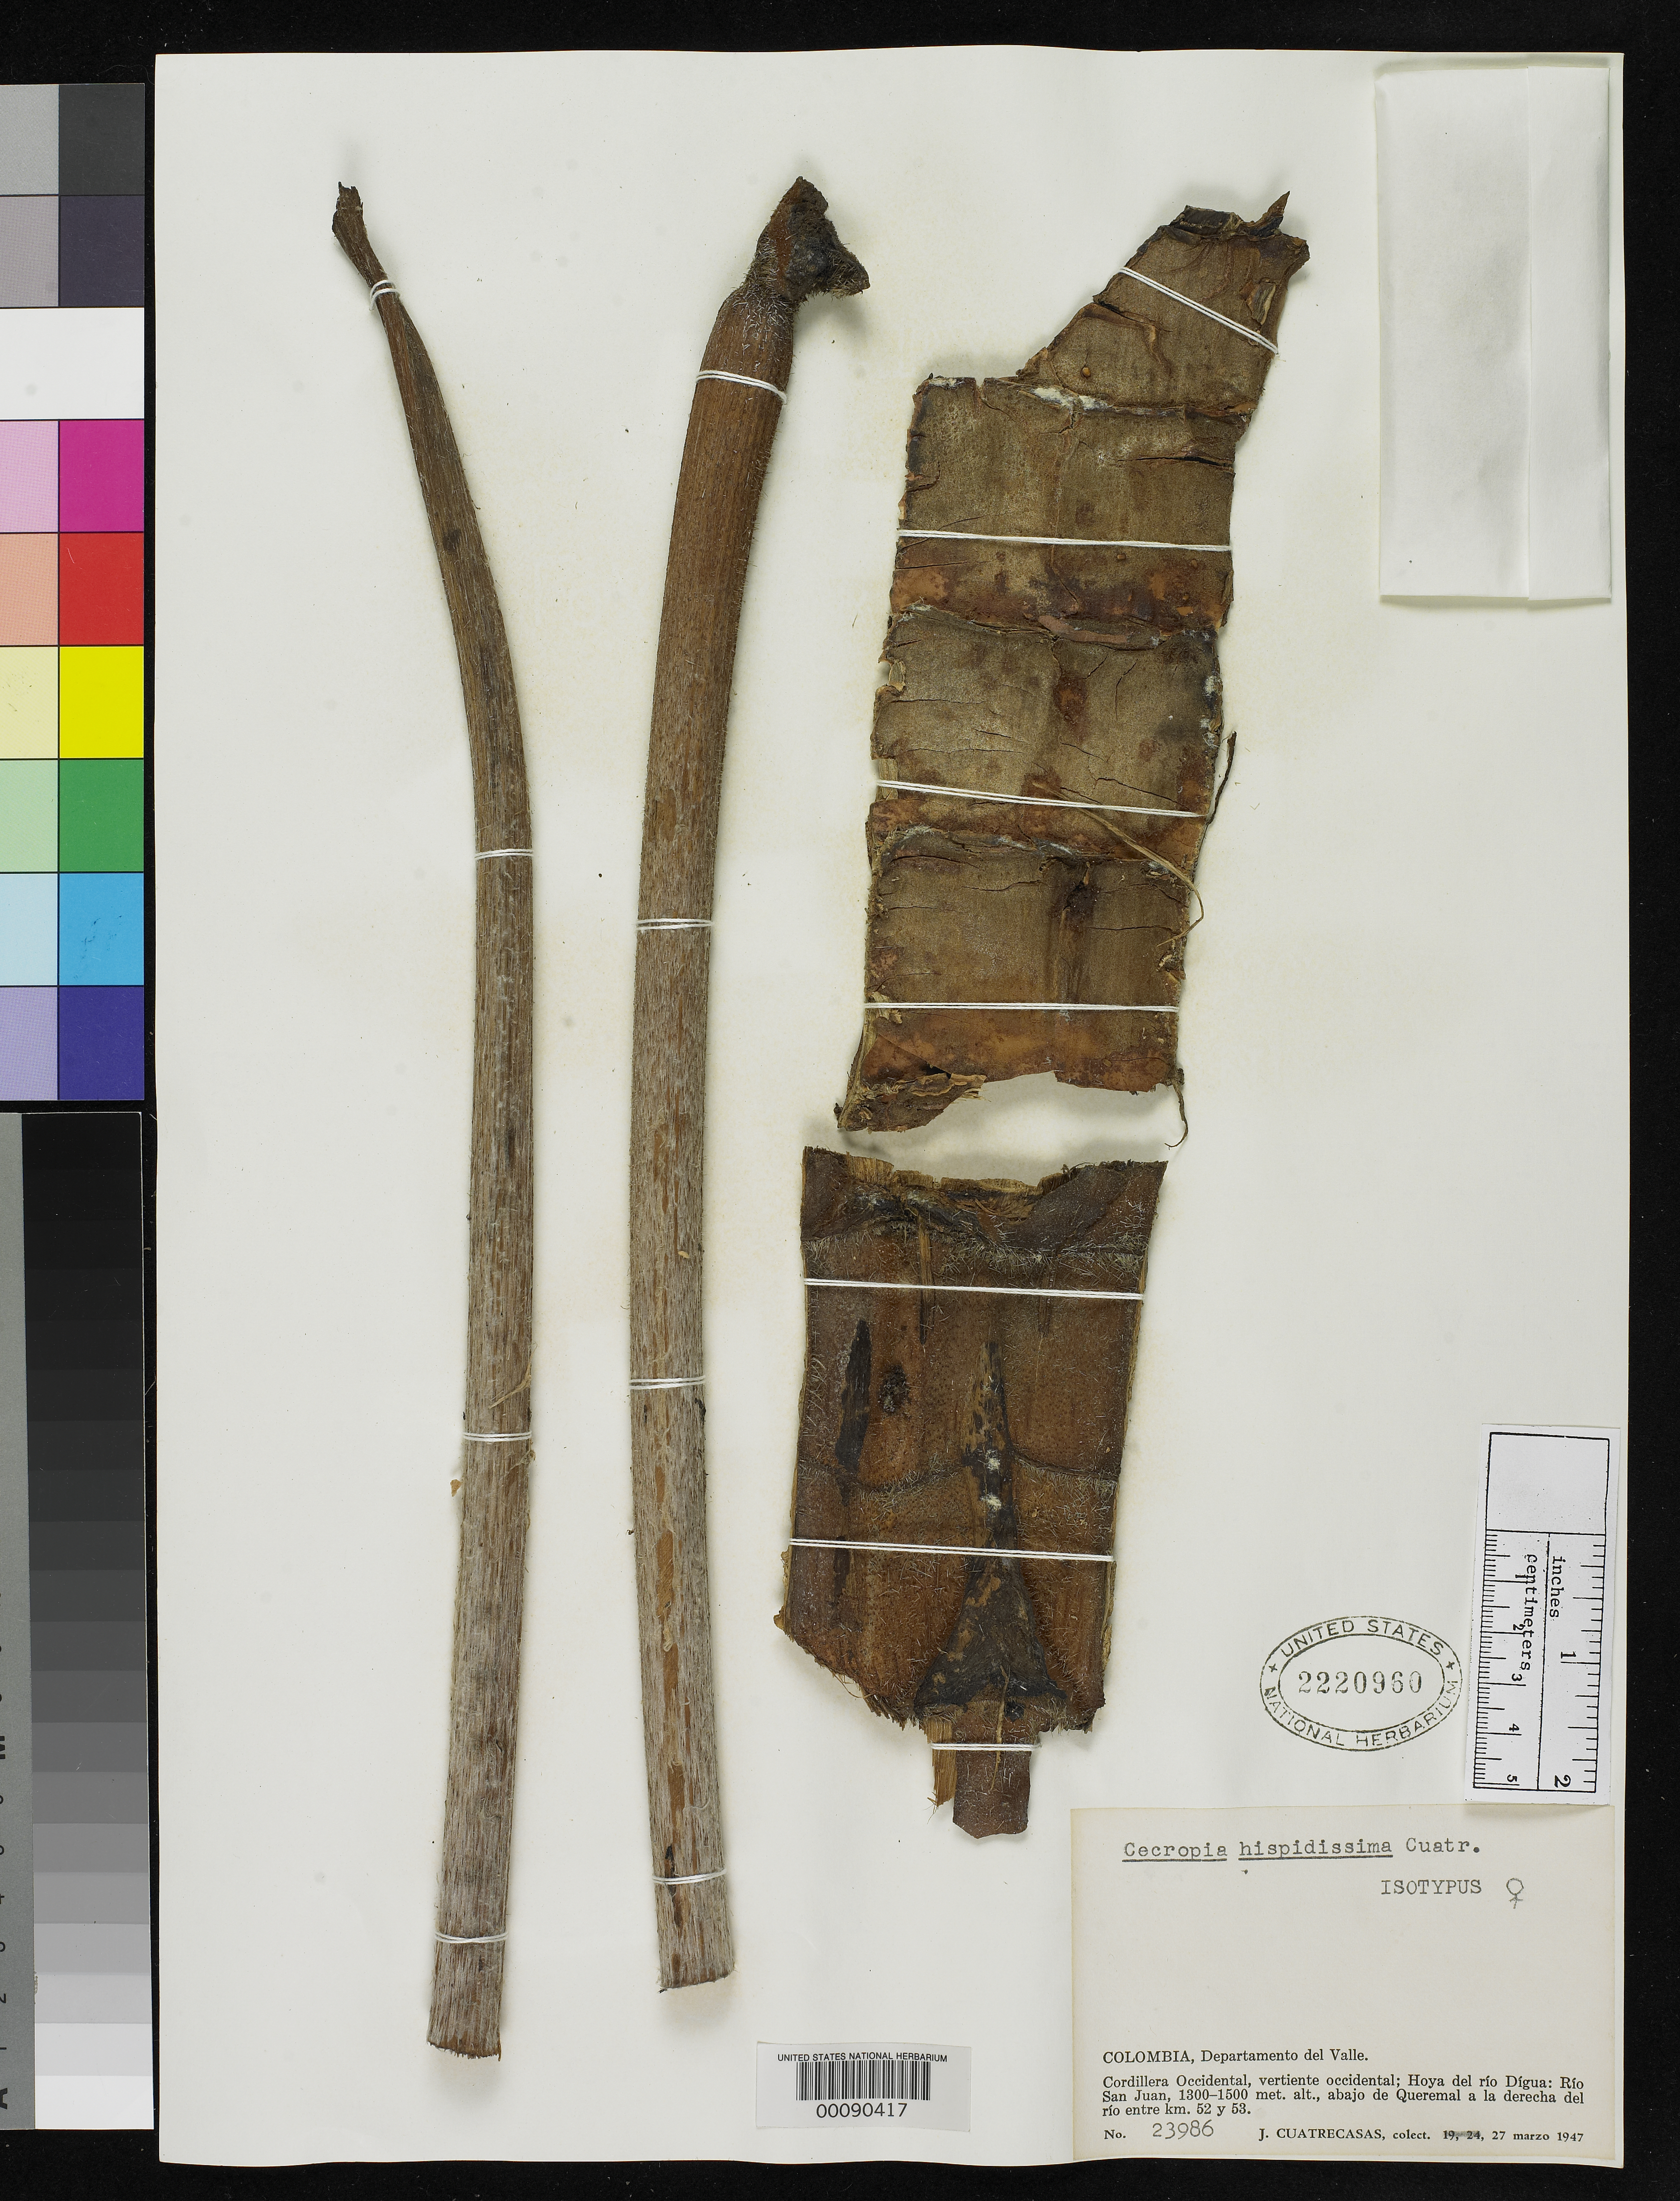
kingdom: Plantae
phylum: Tracheophyta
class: Magnoliopsida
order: Rosales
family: Urticaceae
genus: Cecropia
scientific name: Cecropia hispidissima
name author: Cuatrec.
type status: Isotype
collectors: J. Cuatrecasas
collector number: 23986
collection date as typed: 27 Mar 1947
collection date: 1947-03-27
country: Colombia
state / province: Valle del Cauca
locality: Hoya de La Digua, Rio San Juan, Queremal a la Derecha del Rio entre km 52 y 53.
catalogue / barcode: US 2220960